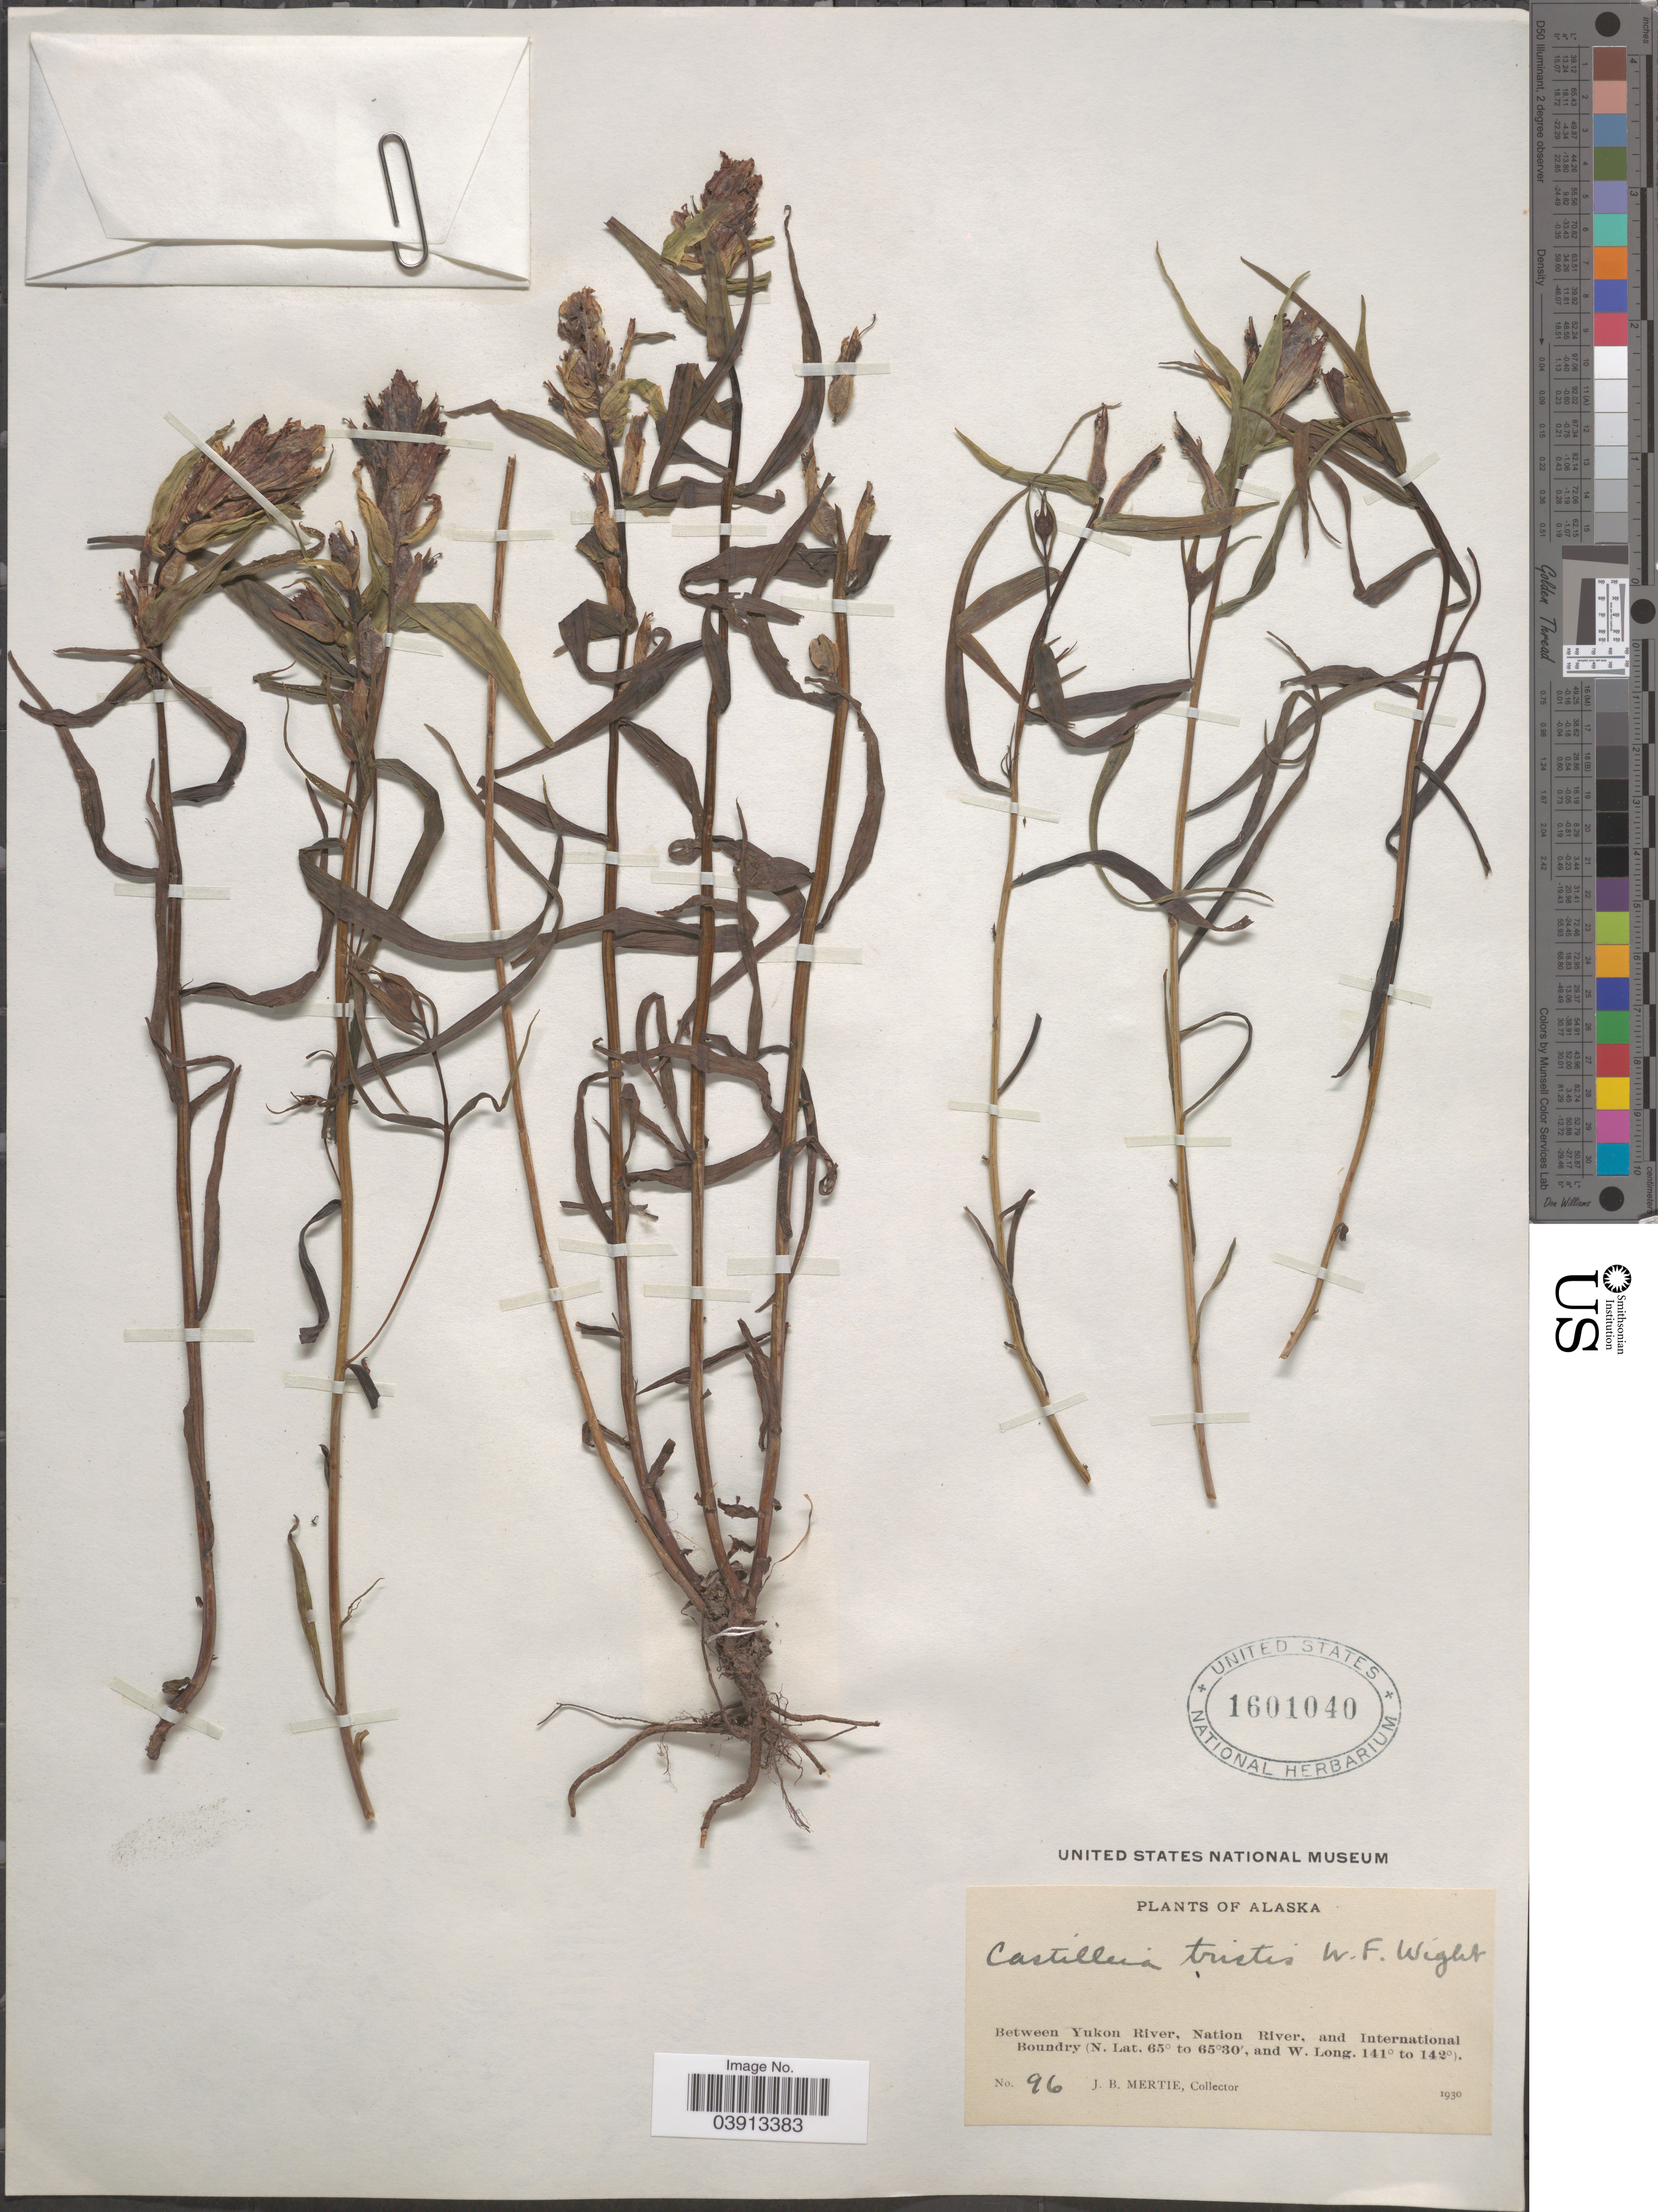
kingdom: Plantae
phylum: Tracheophyta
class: Magnoliopsida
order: Lamiales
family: Orobanchaceae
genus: Castilleja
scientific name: Castilleja pallida subsp. mexiae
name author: Pennell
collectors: J. Mertie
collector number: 96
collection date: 1930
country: Canada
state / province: Yukon Territory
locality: Between Yukon River, Nation River, and International Boundary.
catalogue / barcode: US 1601040